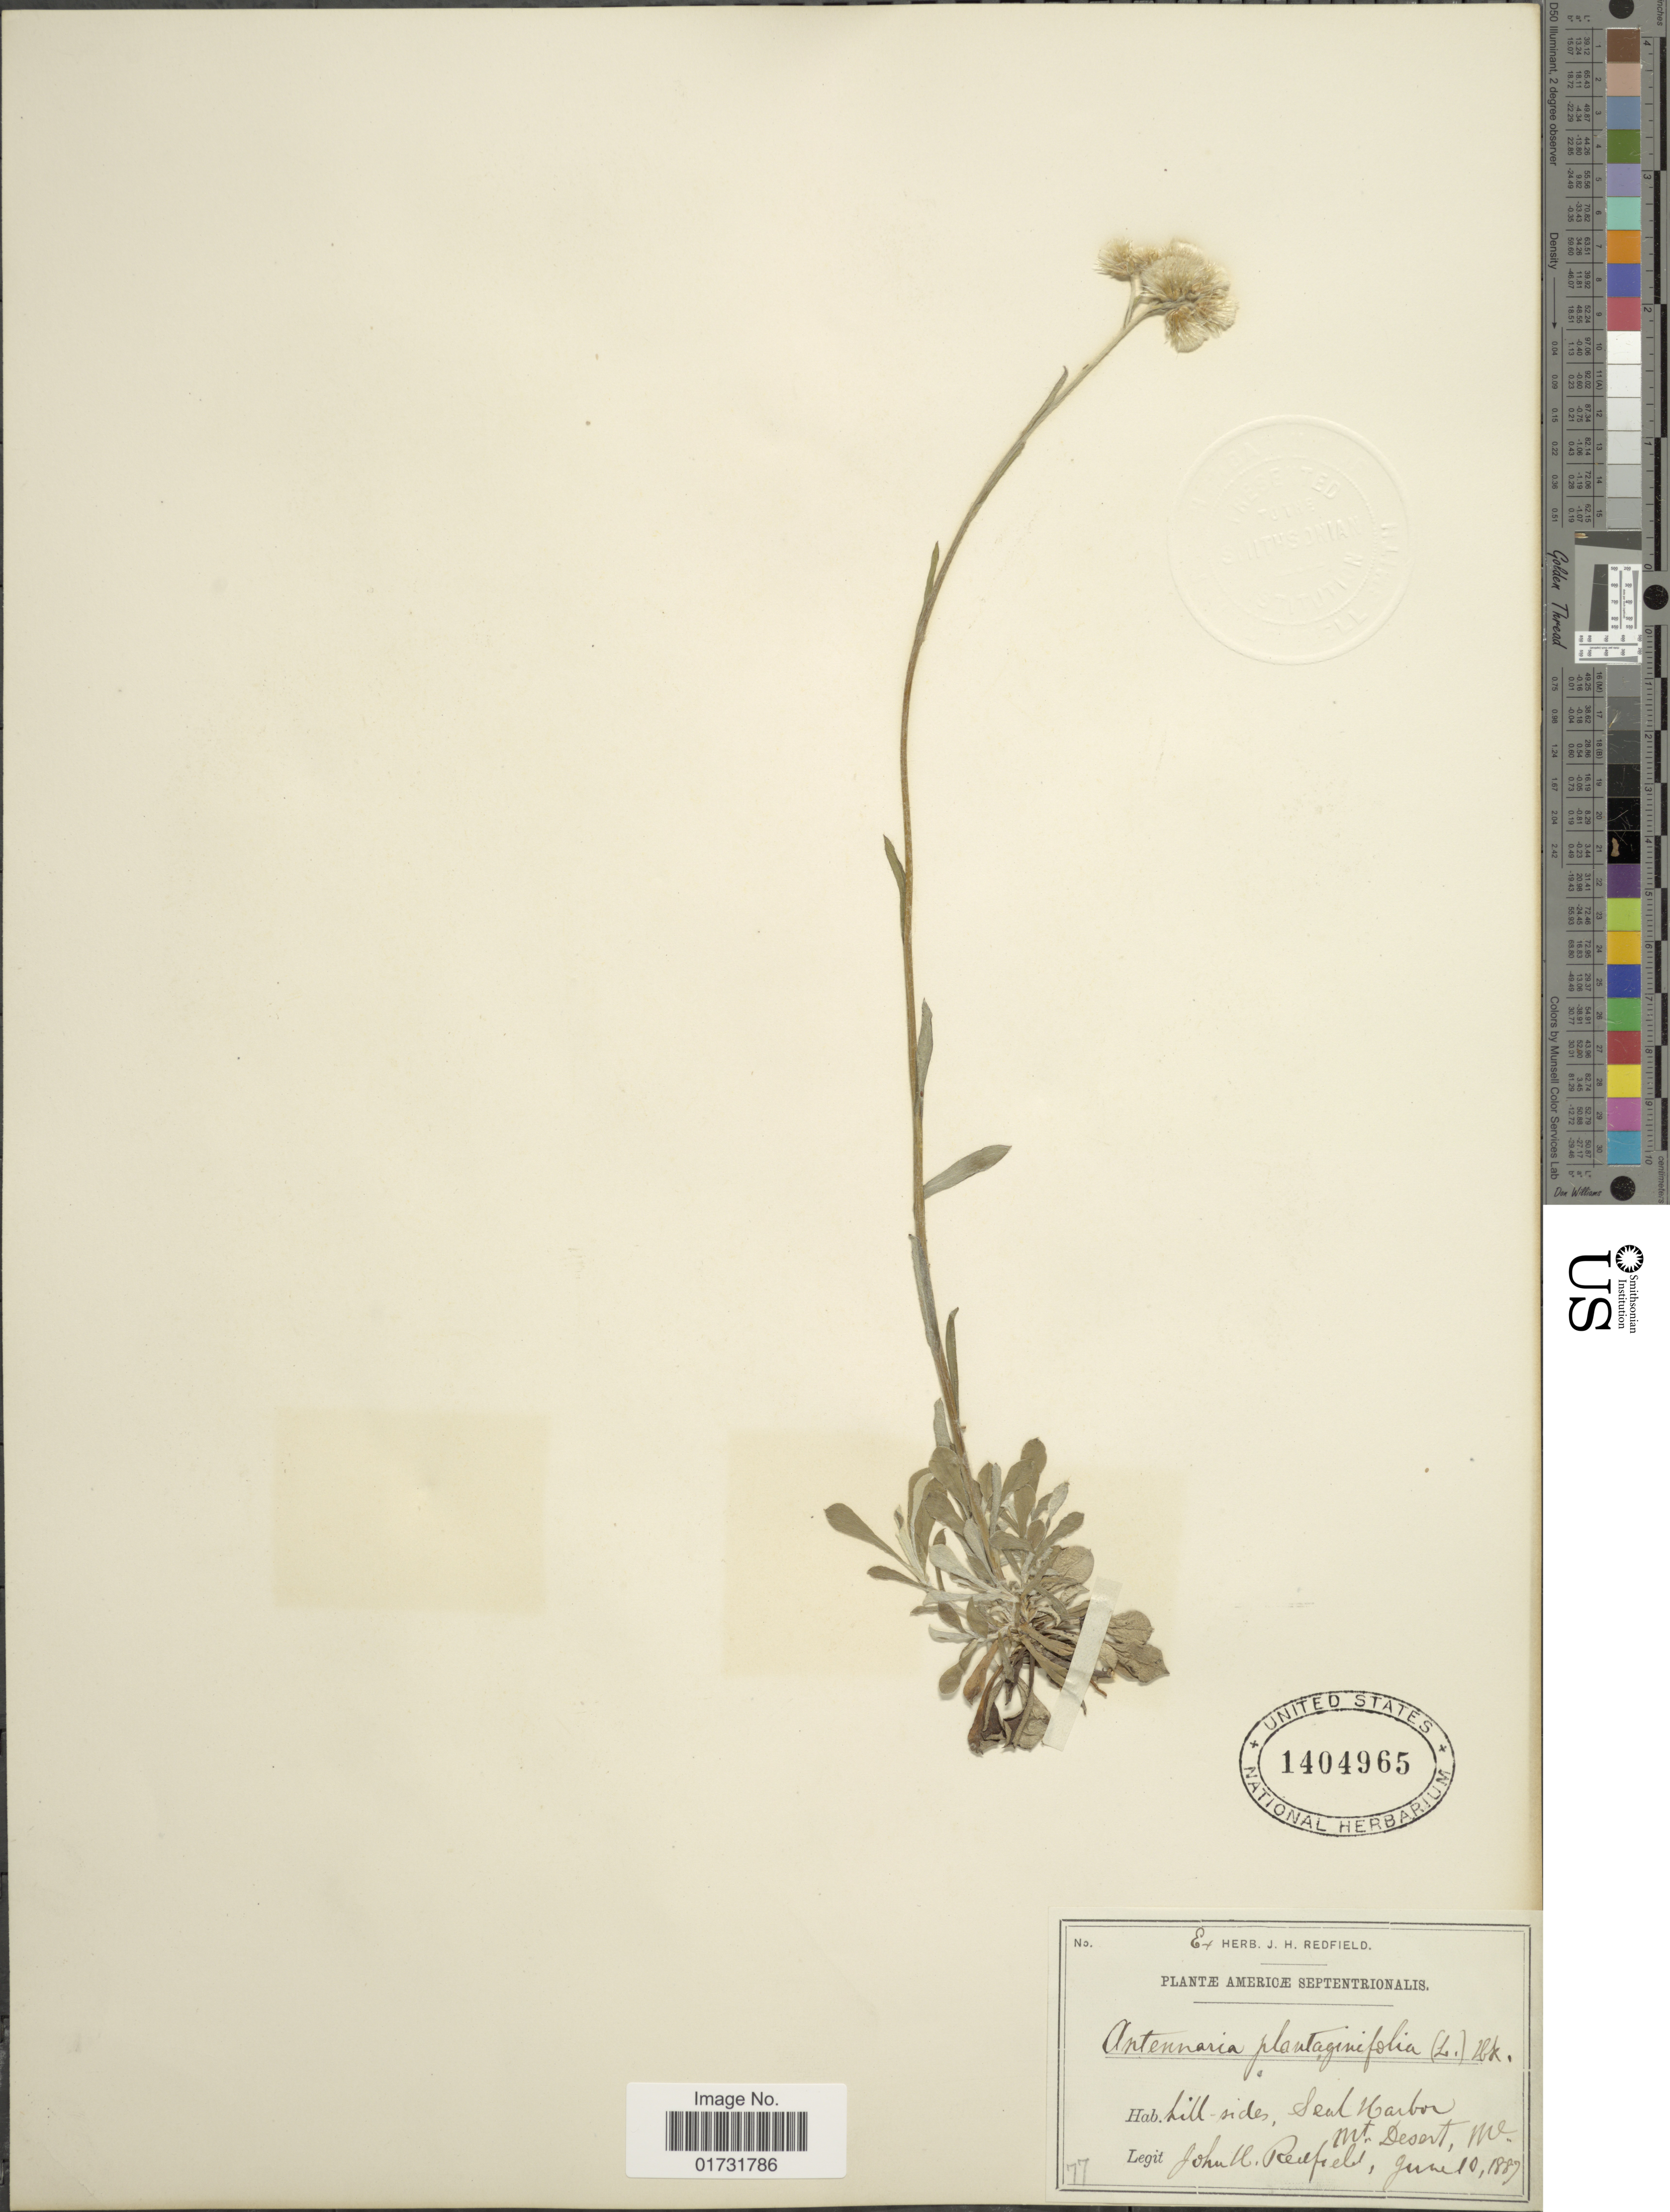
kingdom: Plantae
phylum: Tracheophyta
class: Magnoliopsida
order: Asterales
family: Asteraceae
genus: Antennaria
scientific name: Antennaria neodioica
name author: Greene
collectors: J. Redfield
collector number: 77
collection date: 1887-06-10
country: United States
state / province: Maine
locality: Seal harbor. Mt. Desert, Me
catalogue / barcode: US 1404965